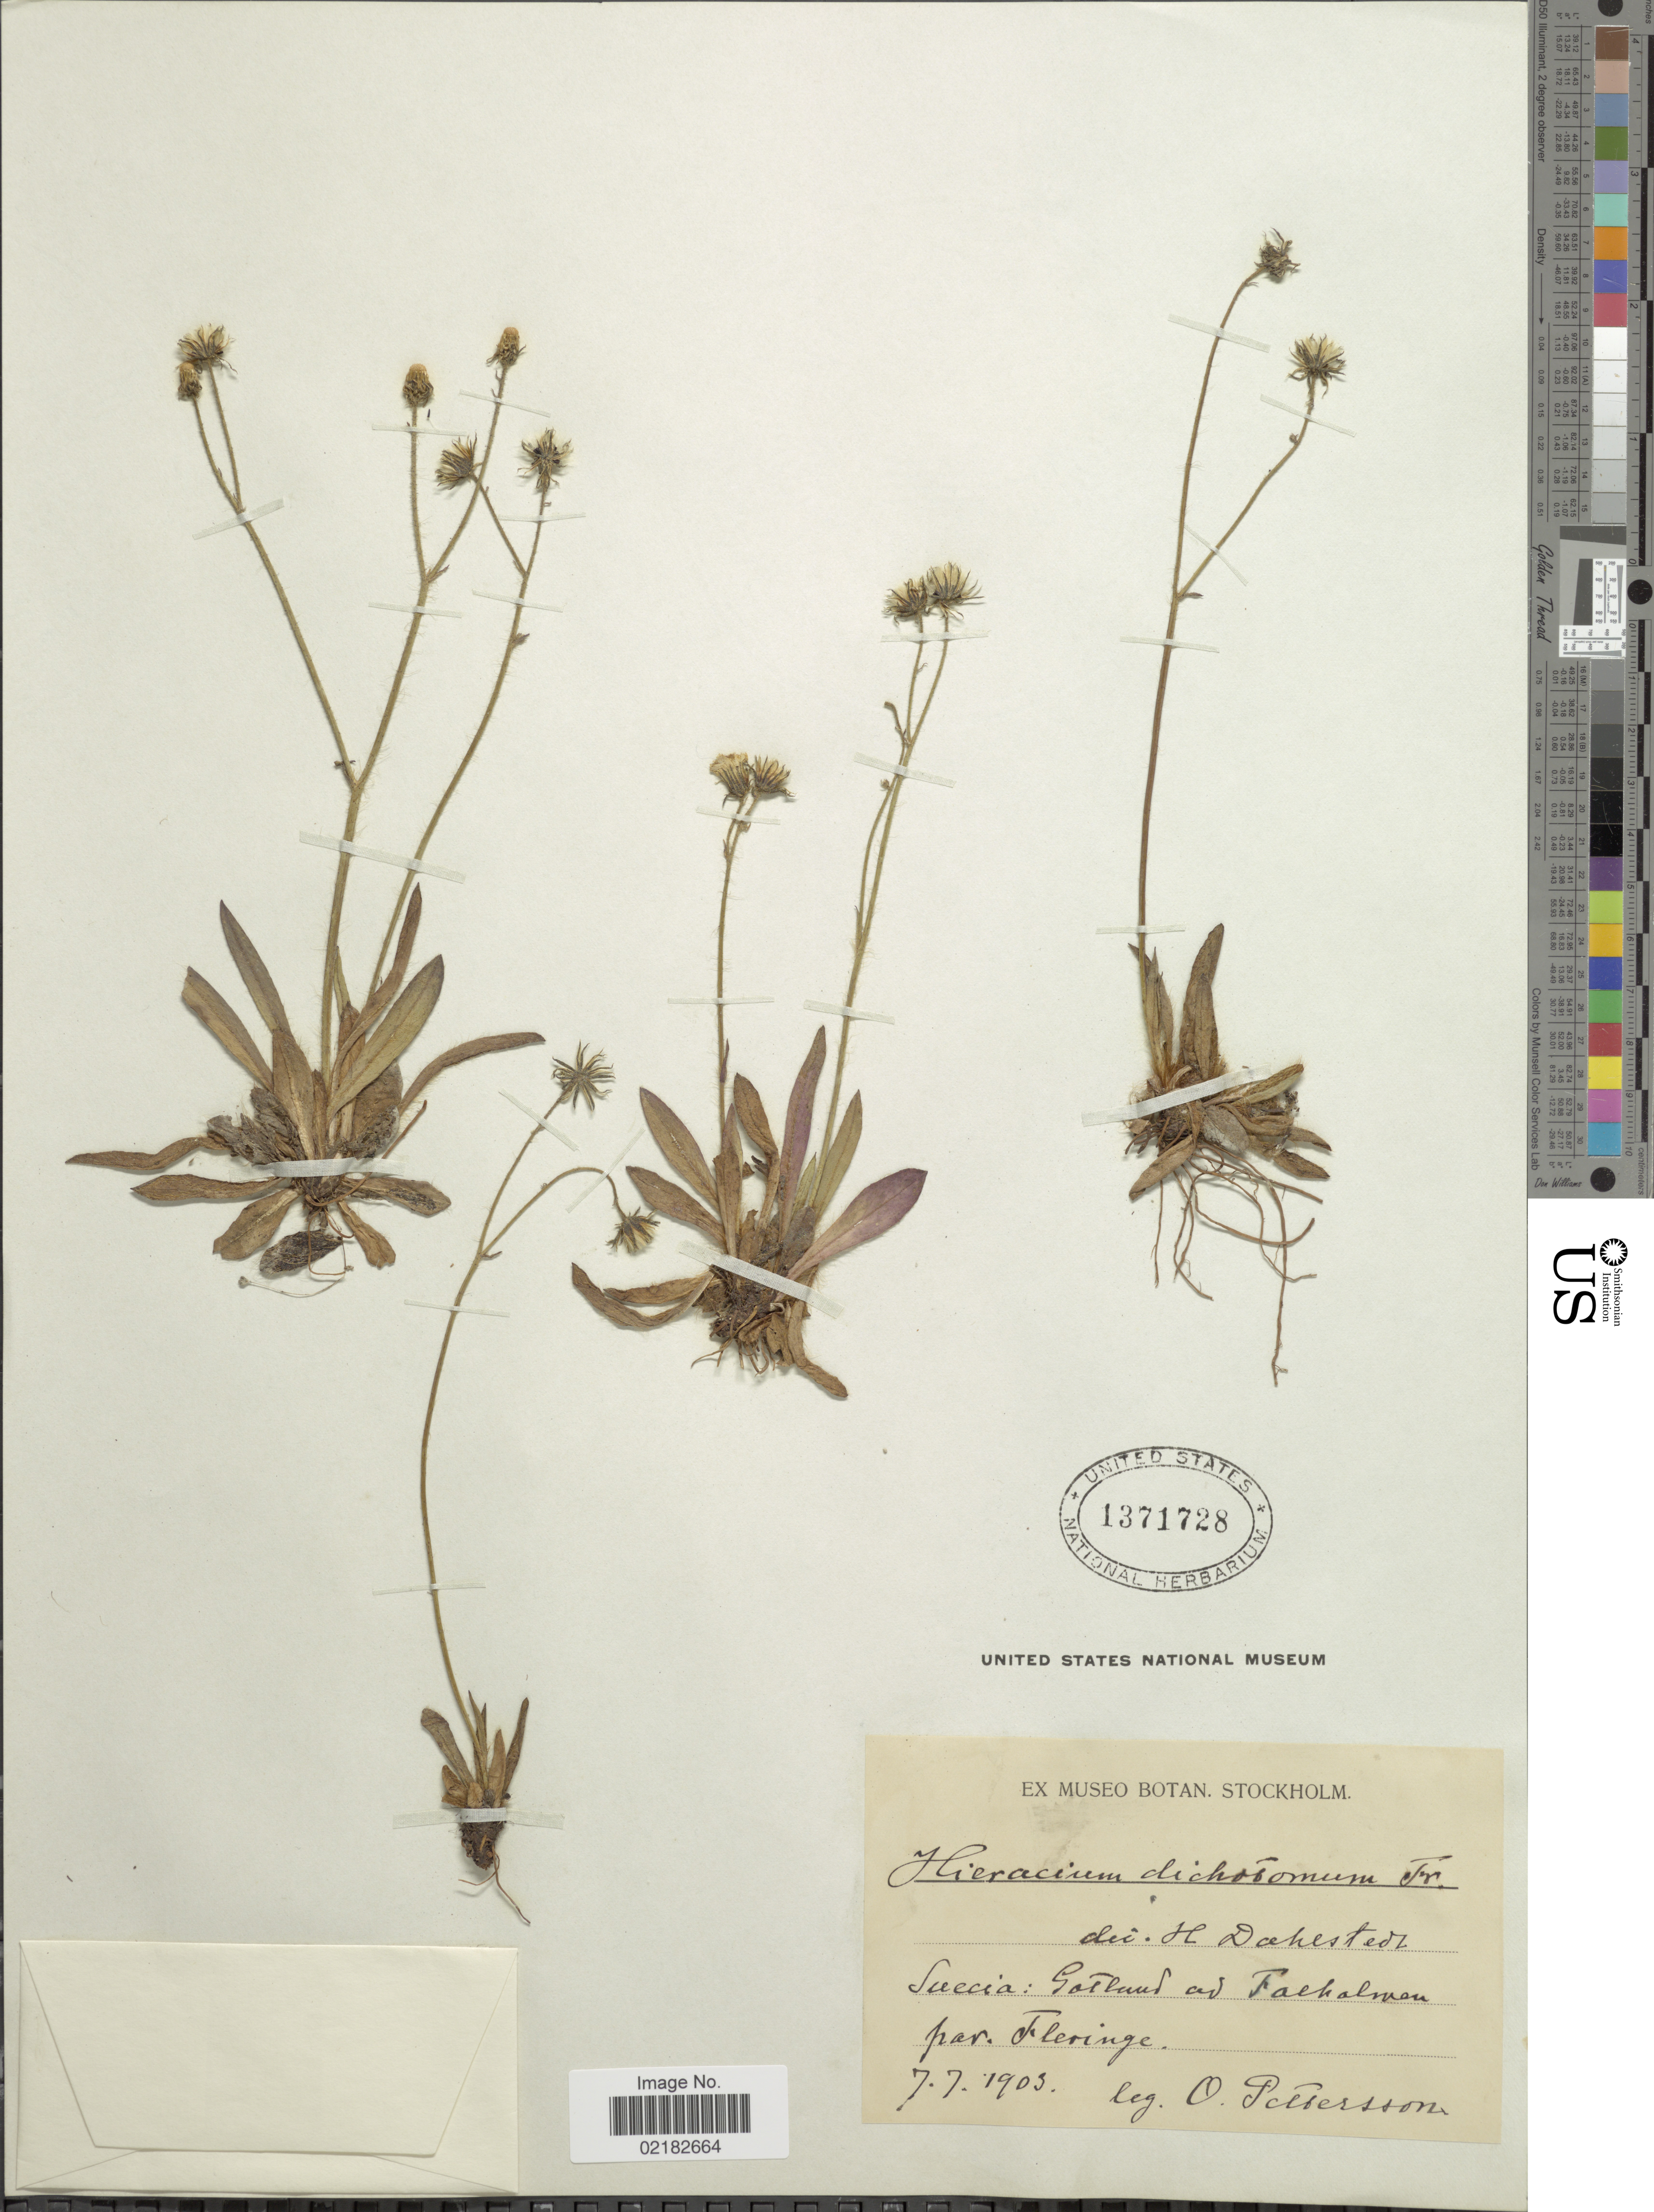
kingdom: Plantae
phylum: Tracheophyta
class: Magnoliopsida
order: Asterales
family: Asteraceae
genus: Pilosella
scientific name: Pilosella dichotoma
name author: (Fries ex Lindeb.) Soják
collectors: O. Pettersson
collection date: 1903-07-07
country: Sweden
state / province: Gotland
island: Gotland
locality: Suecia:Gotland ad fackalmen par. Fleringe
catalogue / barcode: US 1371728